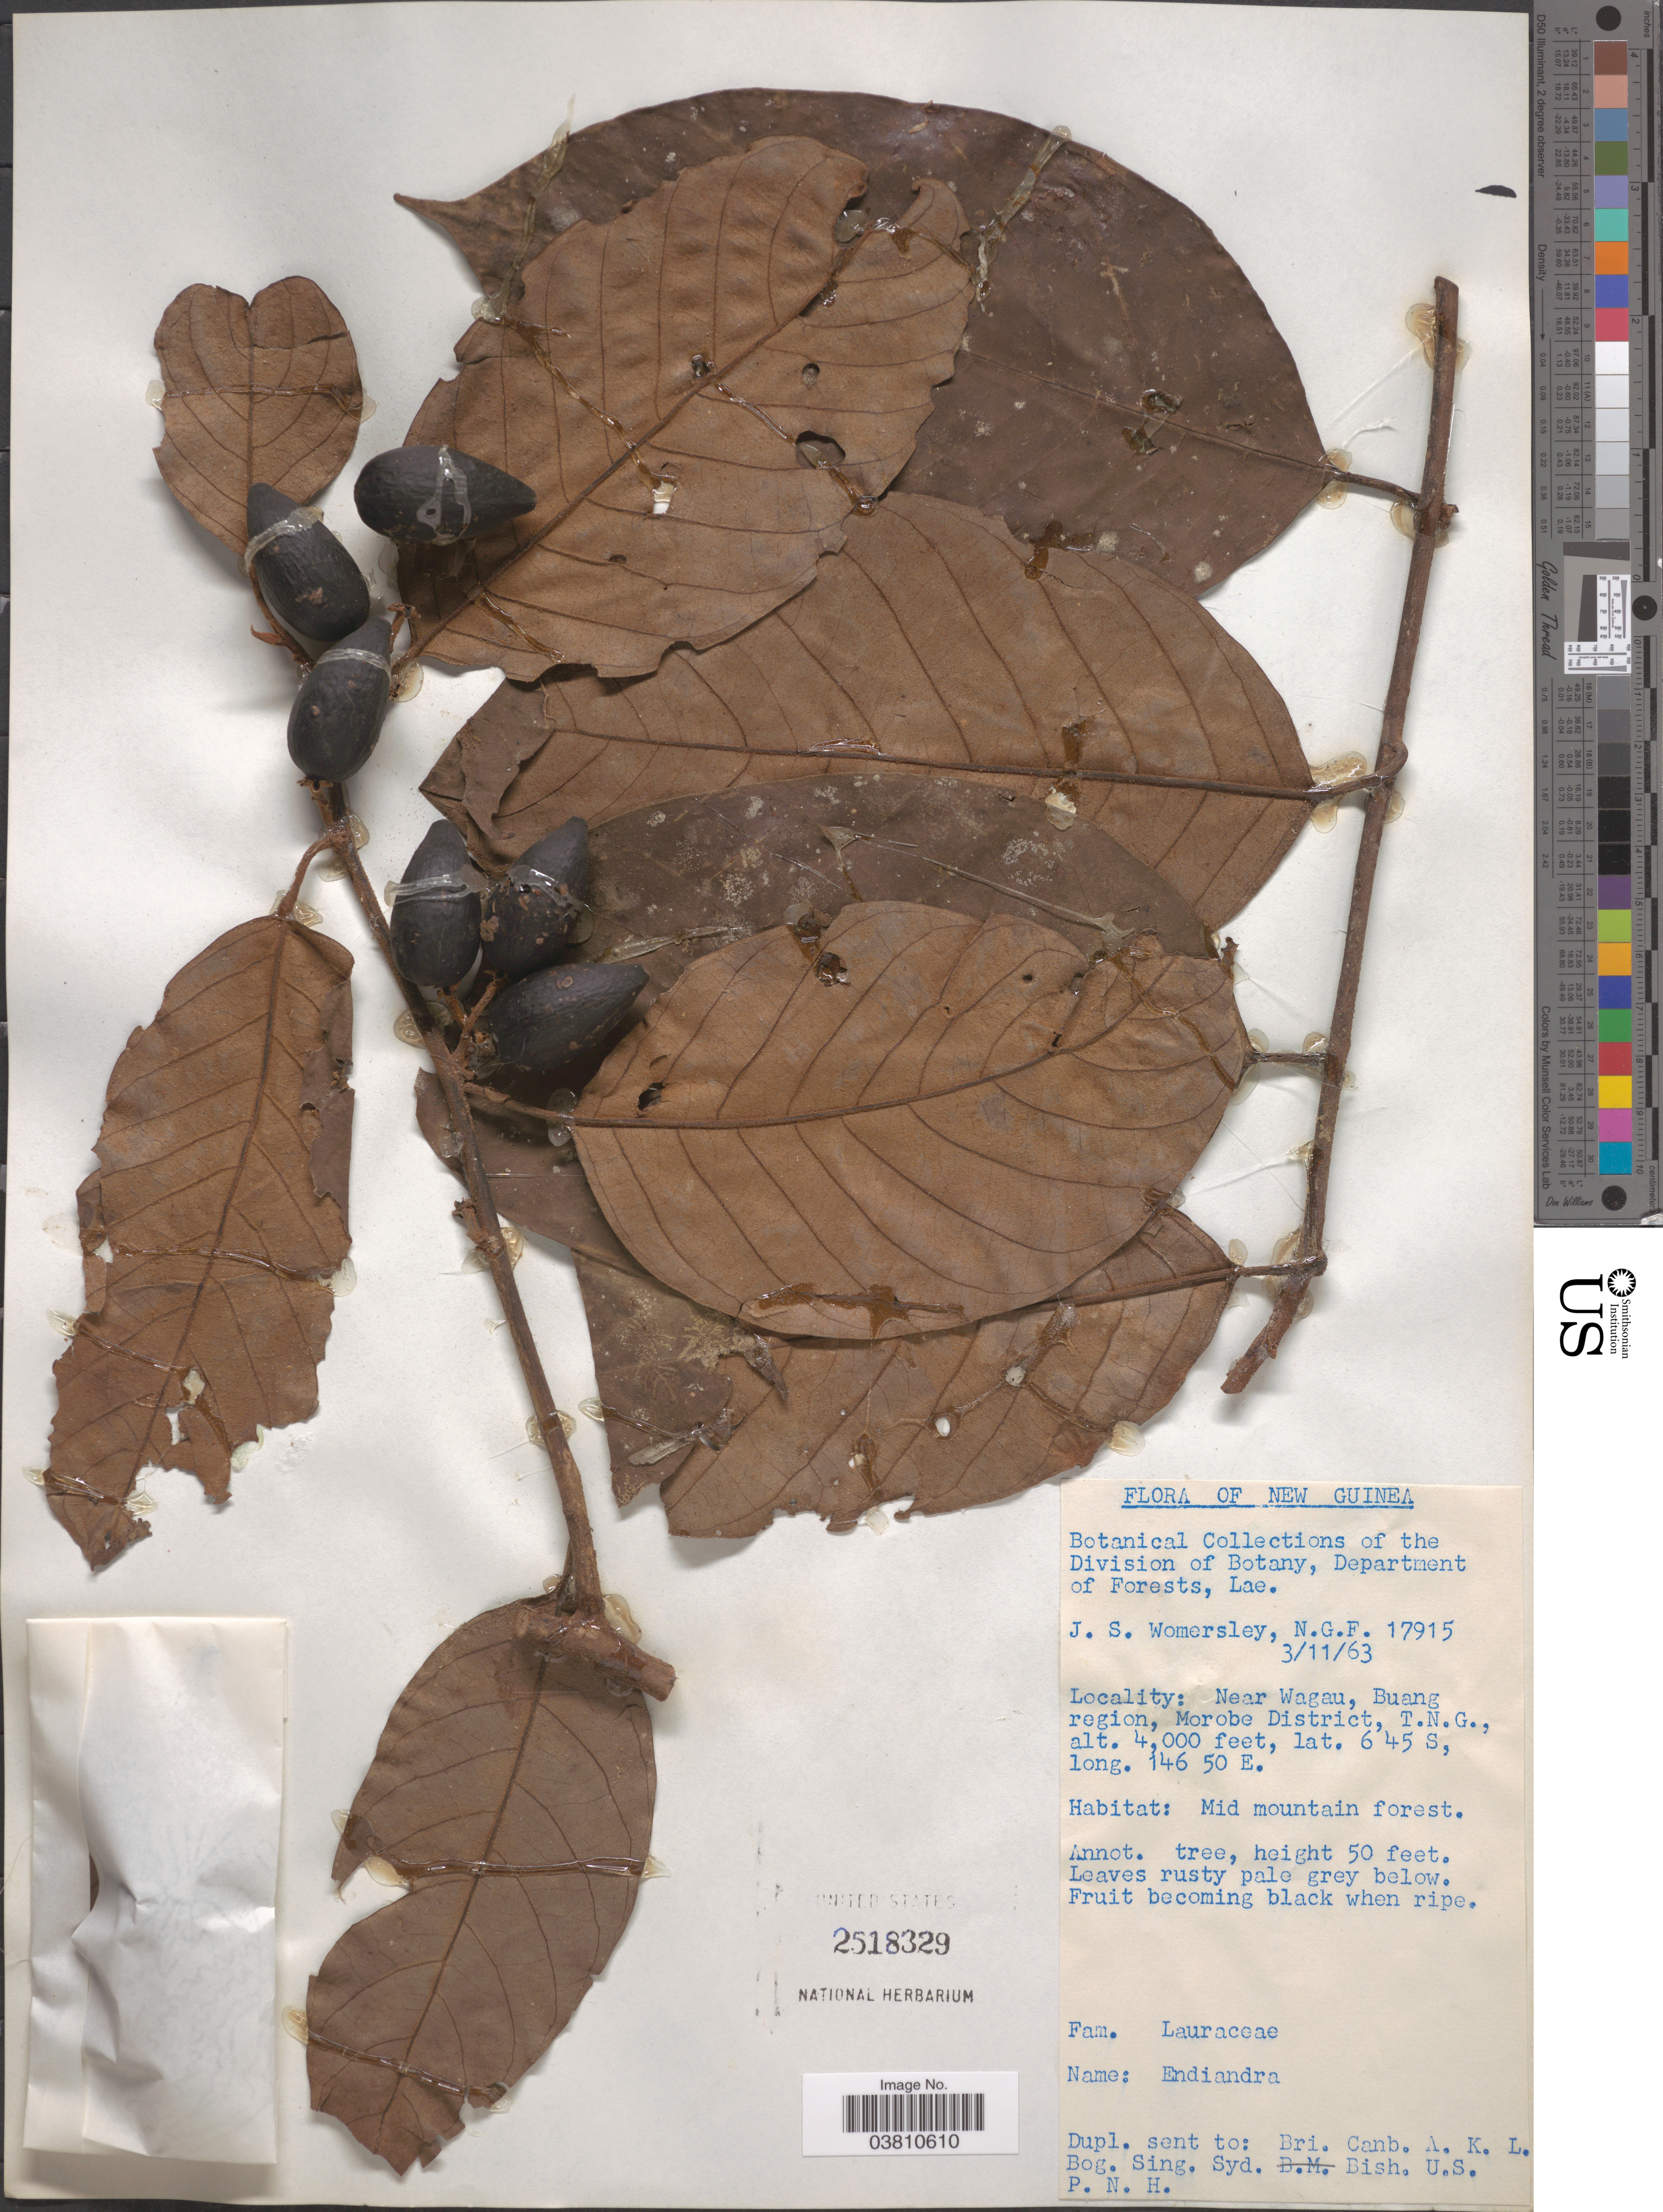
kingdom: Plantae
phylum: Tracheophyta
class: Magnoliopsida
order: Laurales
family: Lauraceae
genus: Endiandra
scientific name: Endiandra sp.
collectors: J. S. Womersley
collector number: NGF 17915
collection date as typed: Transcribed d/m/y: 3/11/63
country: Papua New Guinea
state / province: Morobe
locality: New Guinea. Near Wagau, Buang region, Morobe District, T.N.G.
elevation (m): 1219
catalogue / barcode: US 2518329